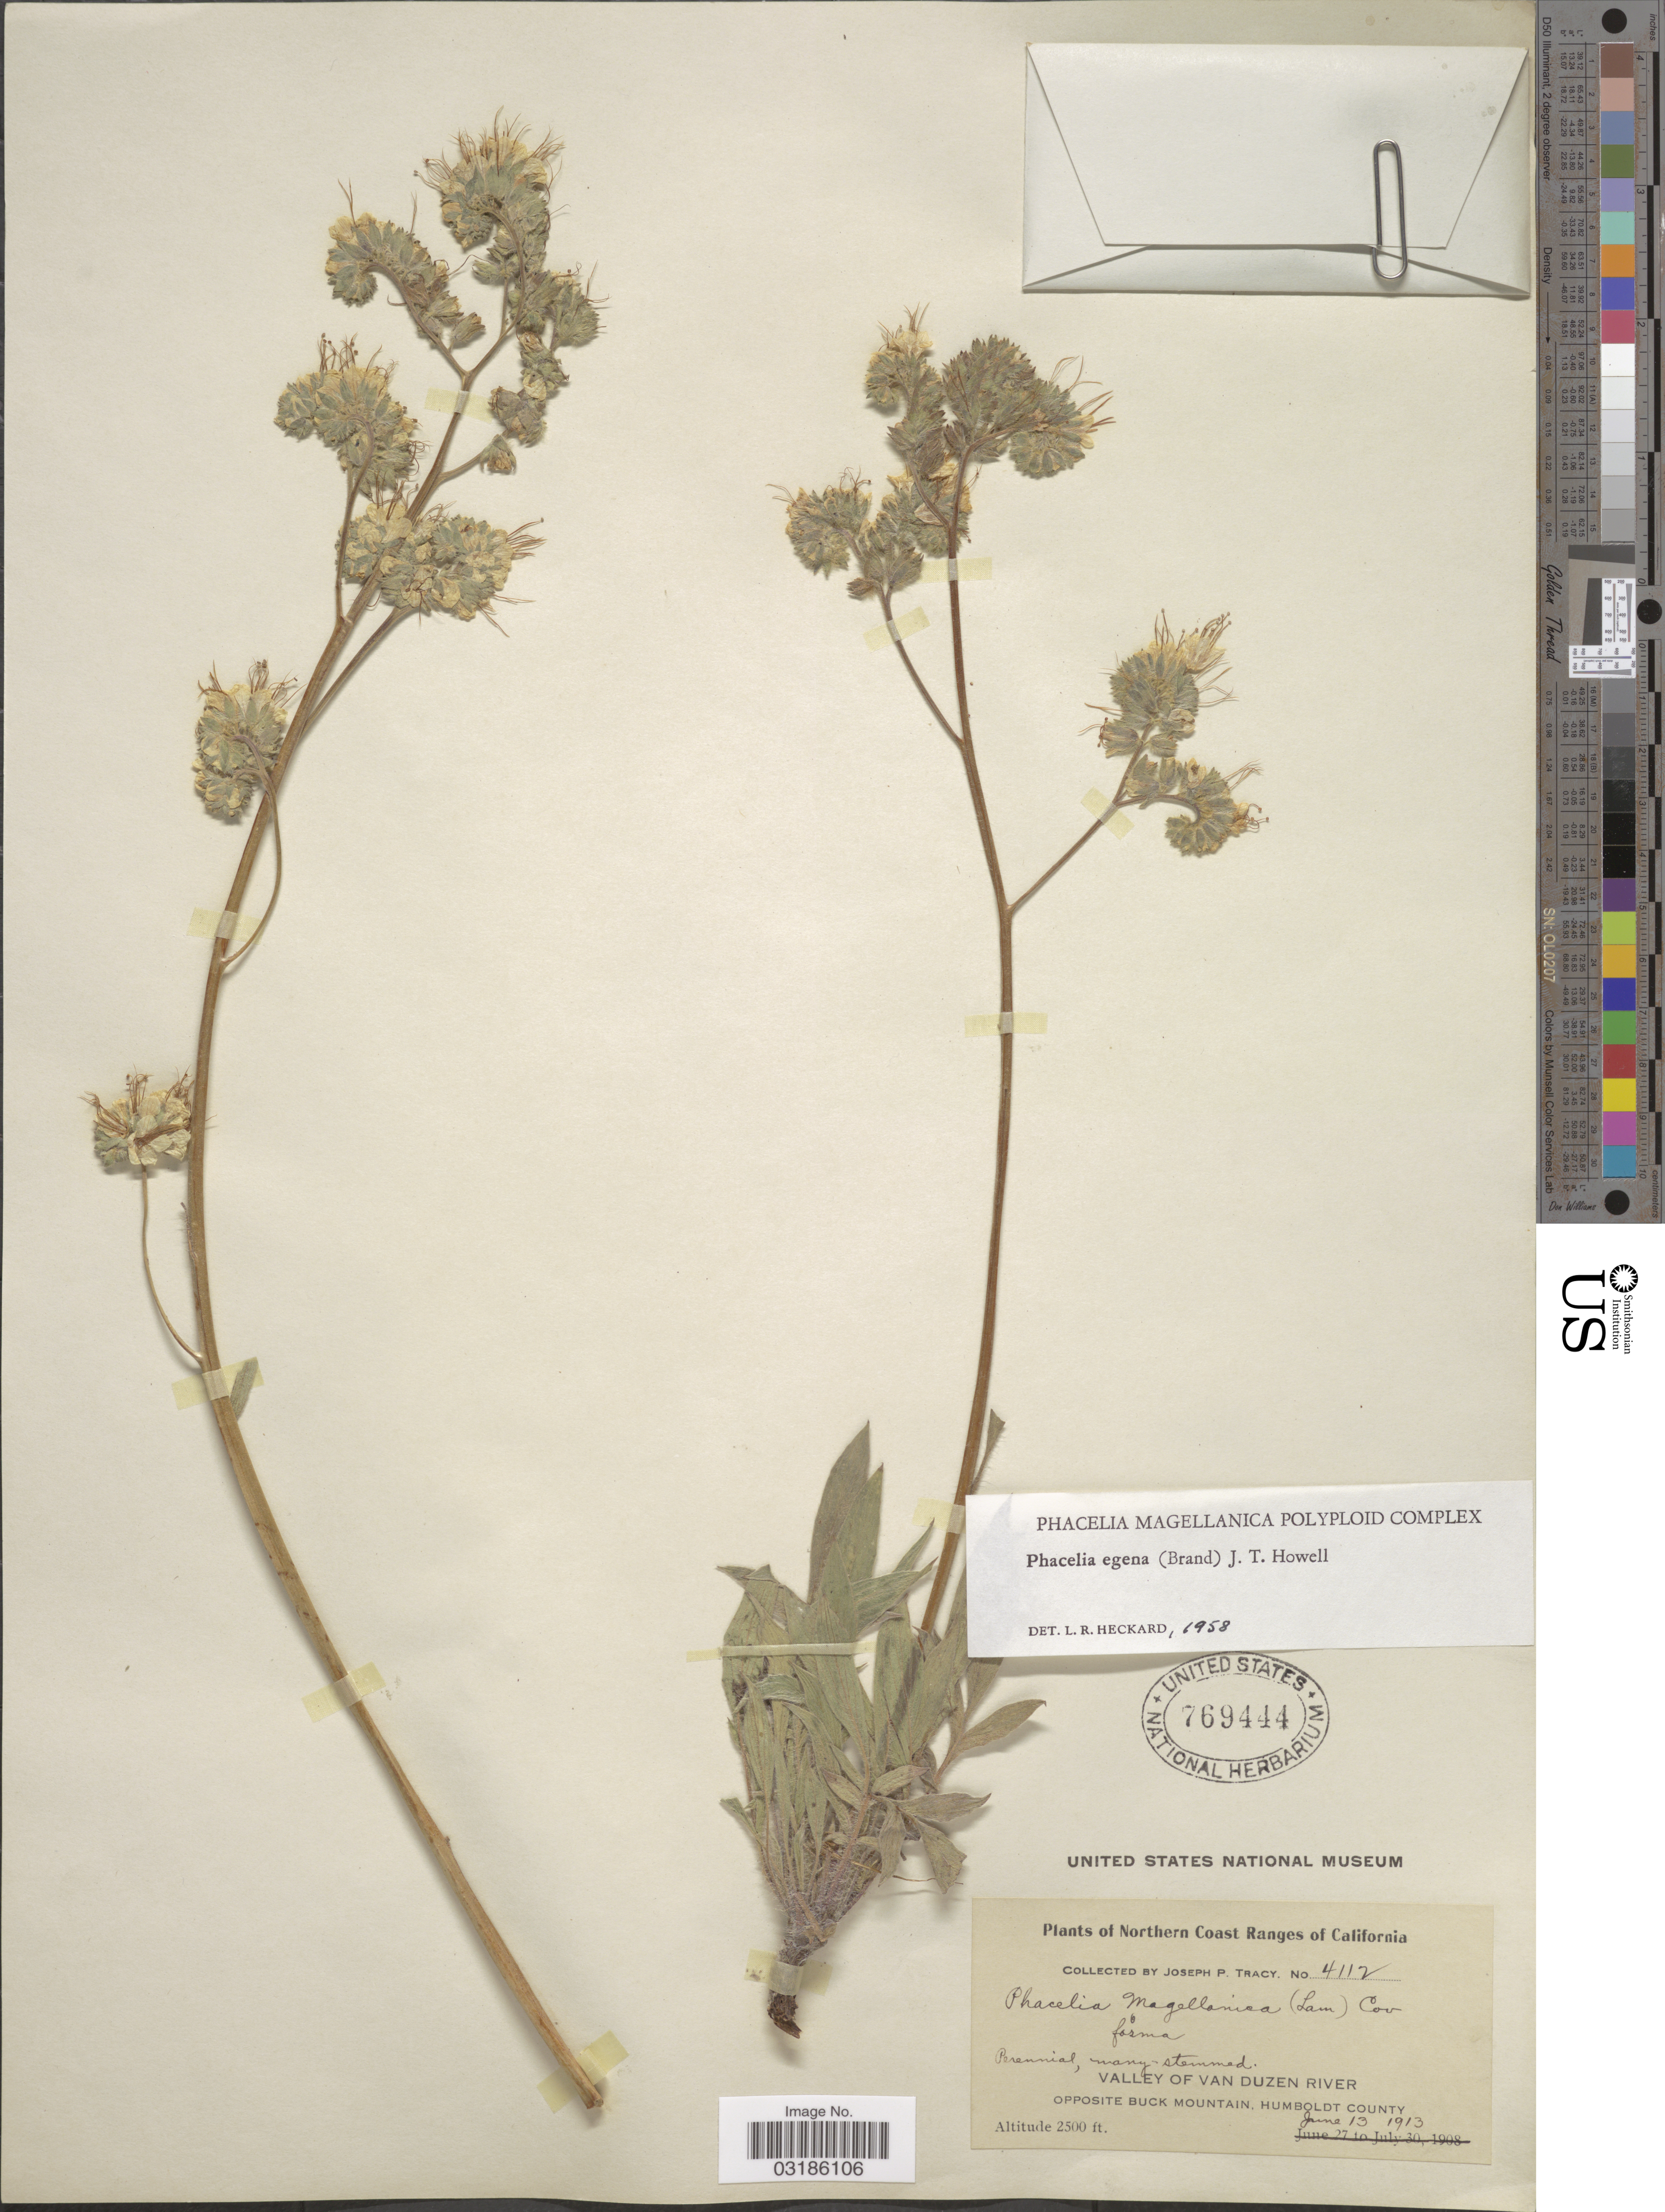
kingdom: Plantae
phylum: Tracheophyta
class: Magnoliopsida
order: Boraginales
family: Hydrophyllaceae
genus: Phacelia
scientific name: Phacelia egena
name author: (Brand) Howell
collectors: J. Tracy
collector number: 4112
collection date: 1913-06-13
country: United States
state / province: California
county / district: Humboldt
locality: Northern Coast Ranges of California. Valley of Van Duzen River. Opposite Buck Mountain, Humboldt County.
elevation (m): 762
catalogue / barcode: US 769444